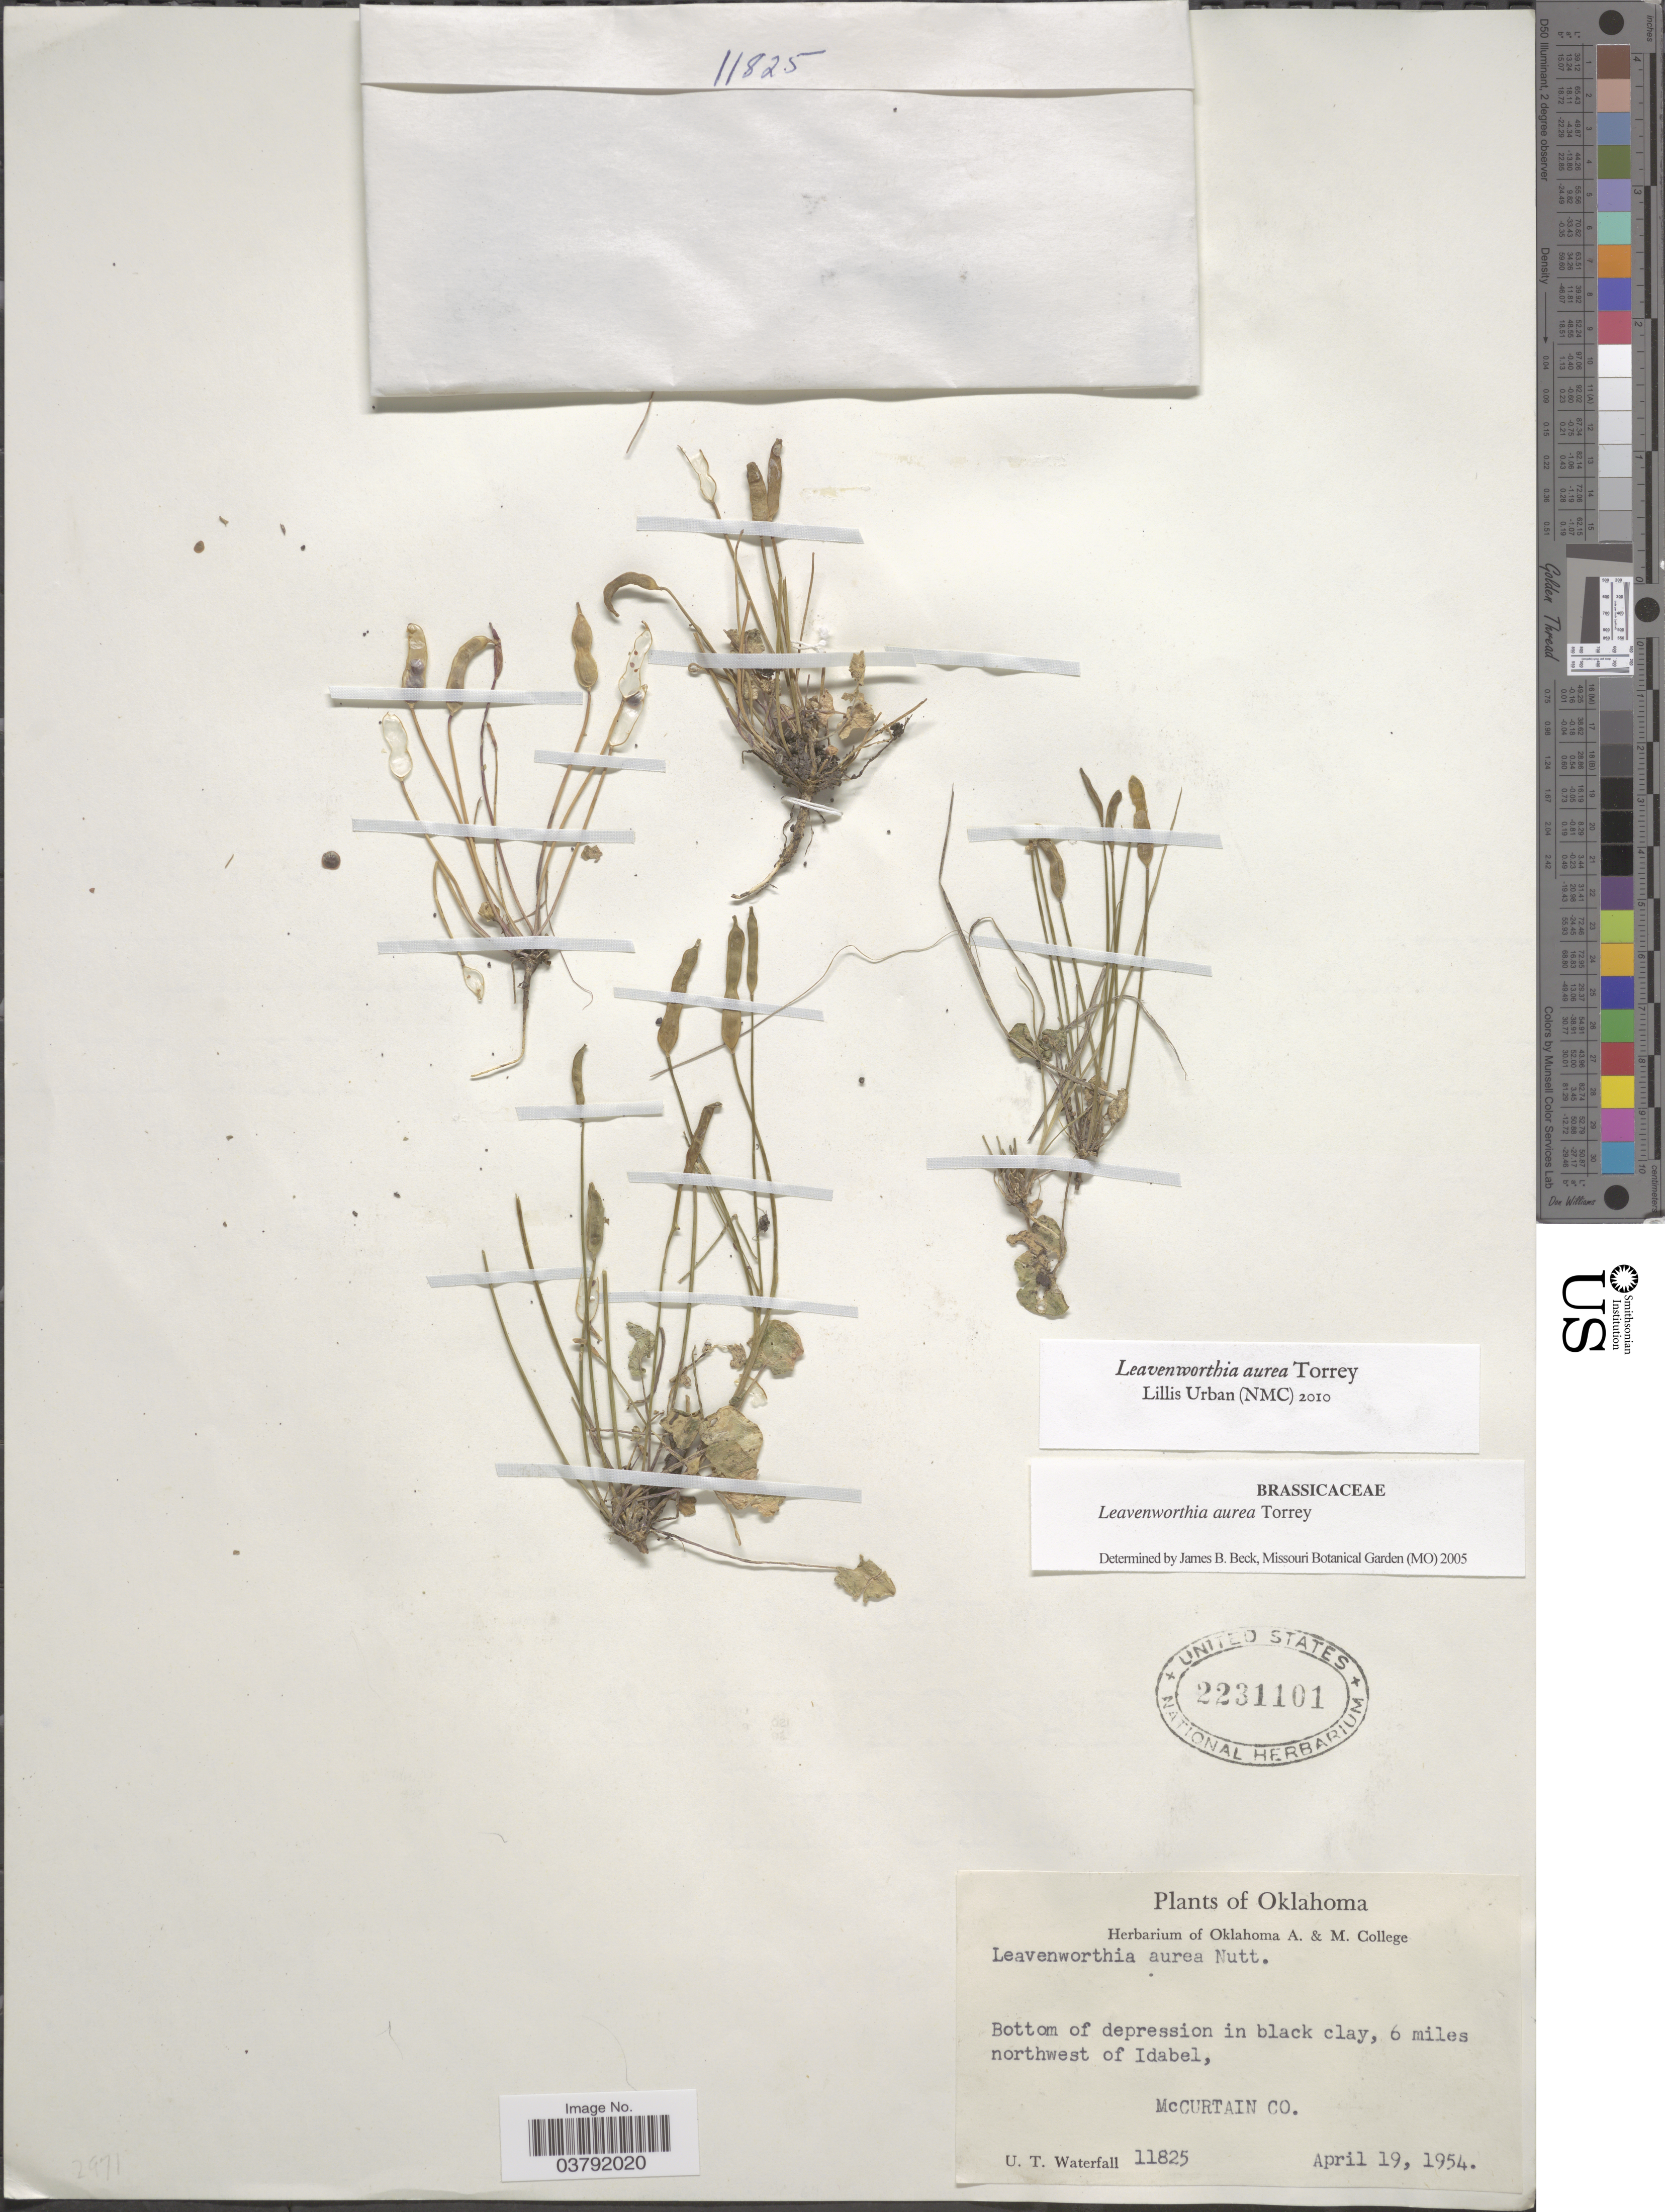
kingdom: Plantae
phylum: Tracheophyta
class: Magnoliopsida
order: Brassicales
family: Brassicaceae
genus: Leavenworthia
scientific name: Leavenworthia aurea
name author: Torr.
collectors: U. T. Waterfall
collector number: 11825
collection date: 1954-04-19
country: United States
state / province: Oklahoma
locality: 6 miles northwest of Idabel, McCurtain Co.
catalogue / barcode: US 2231101